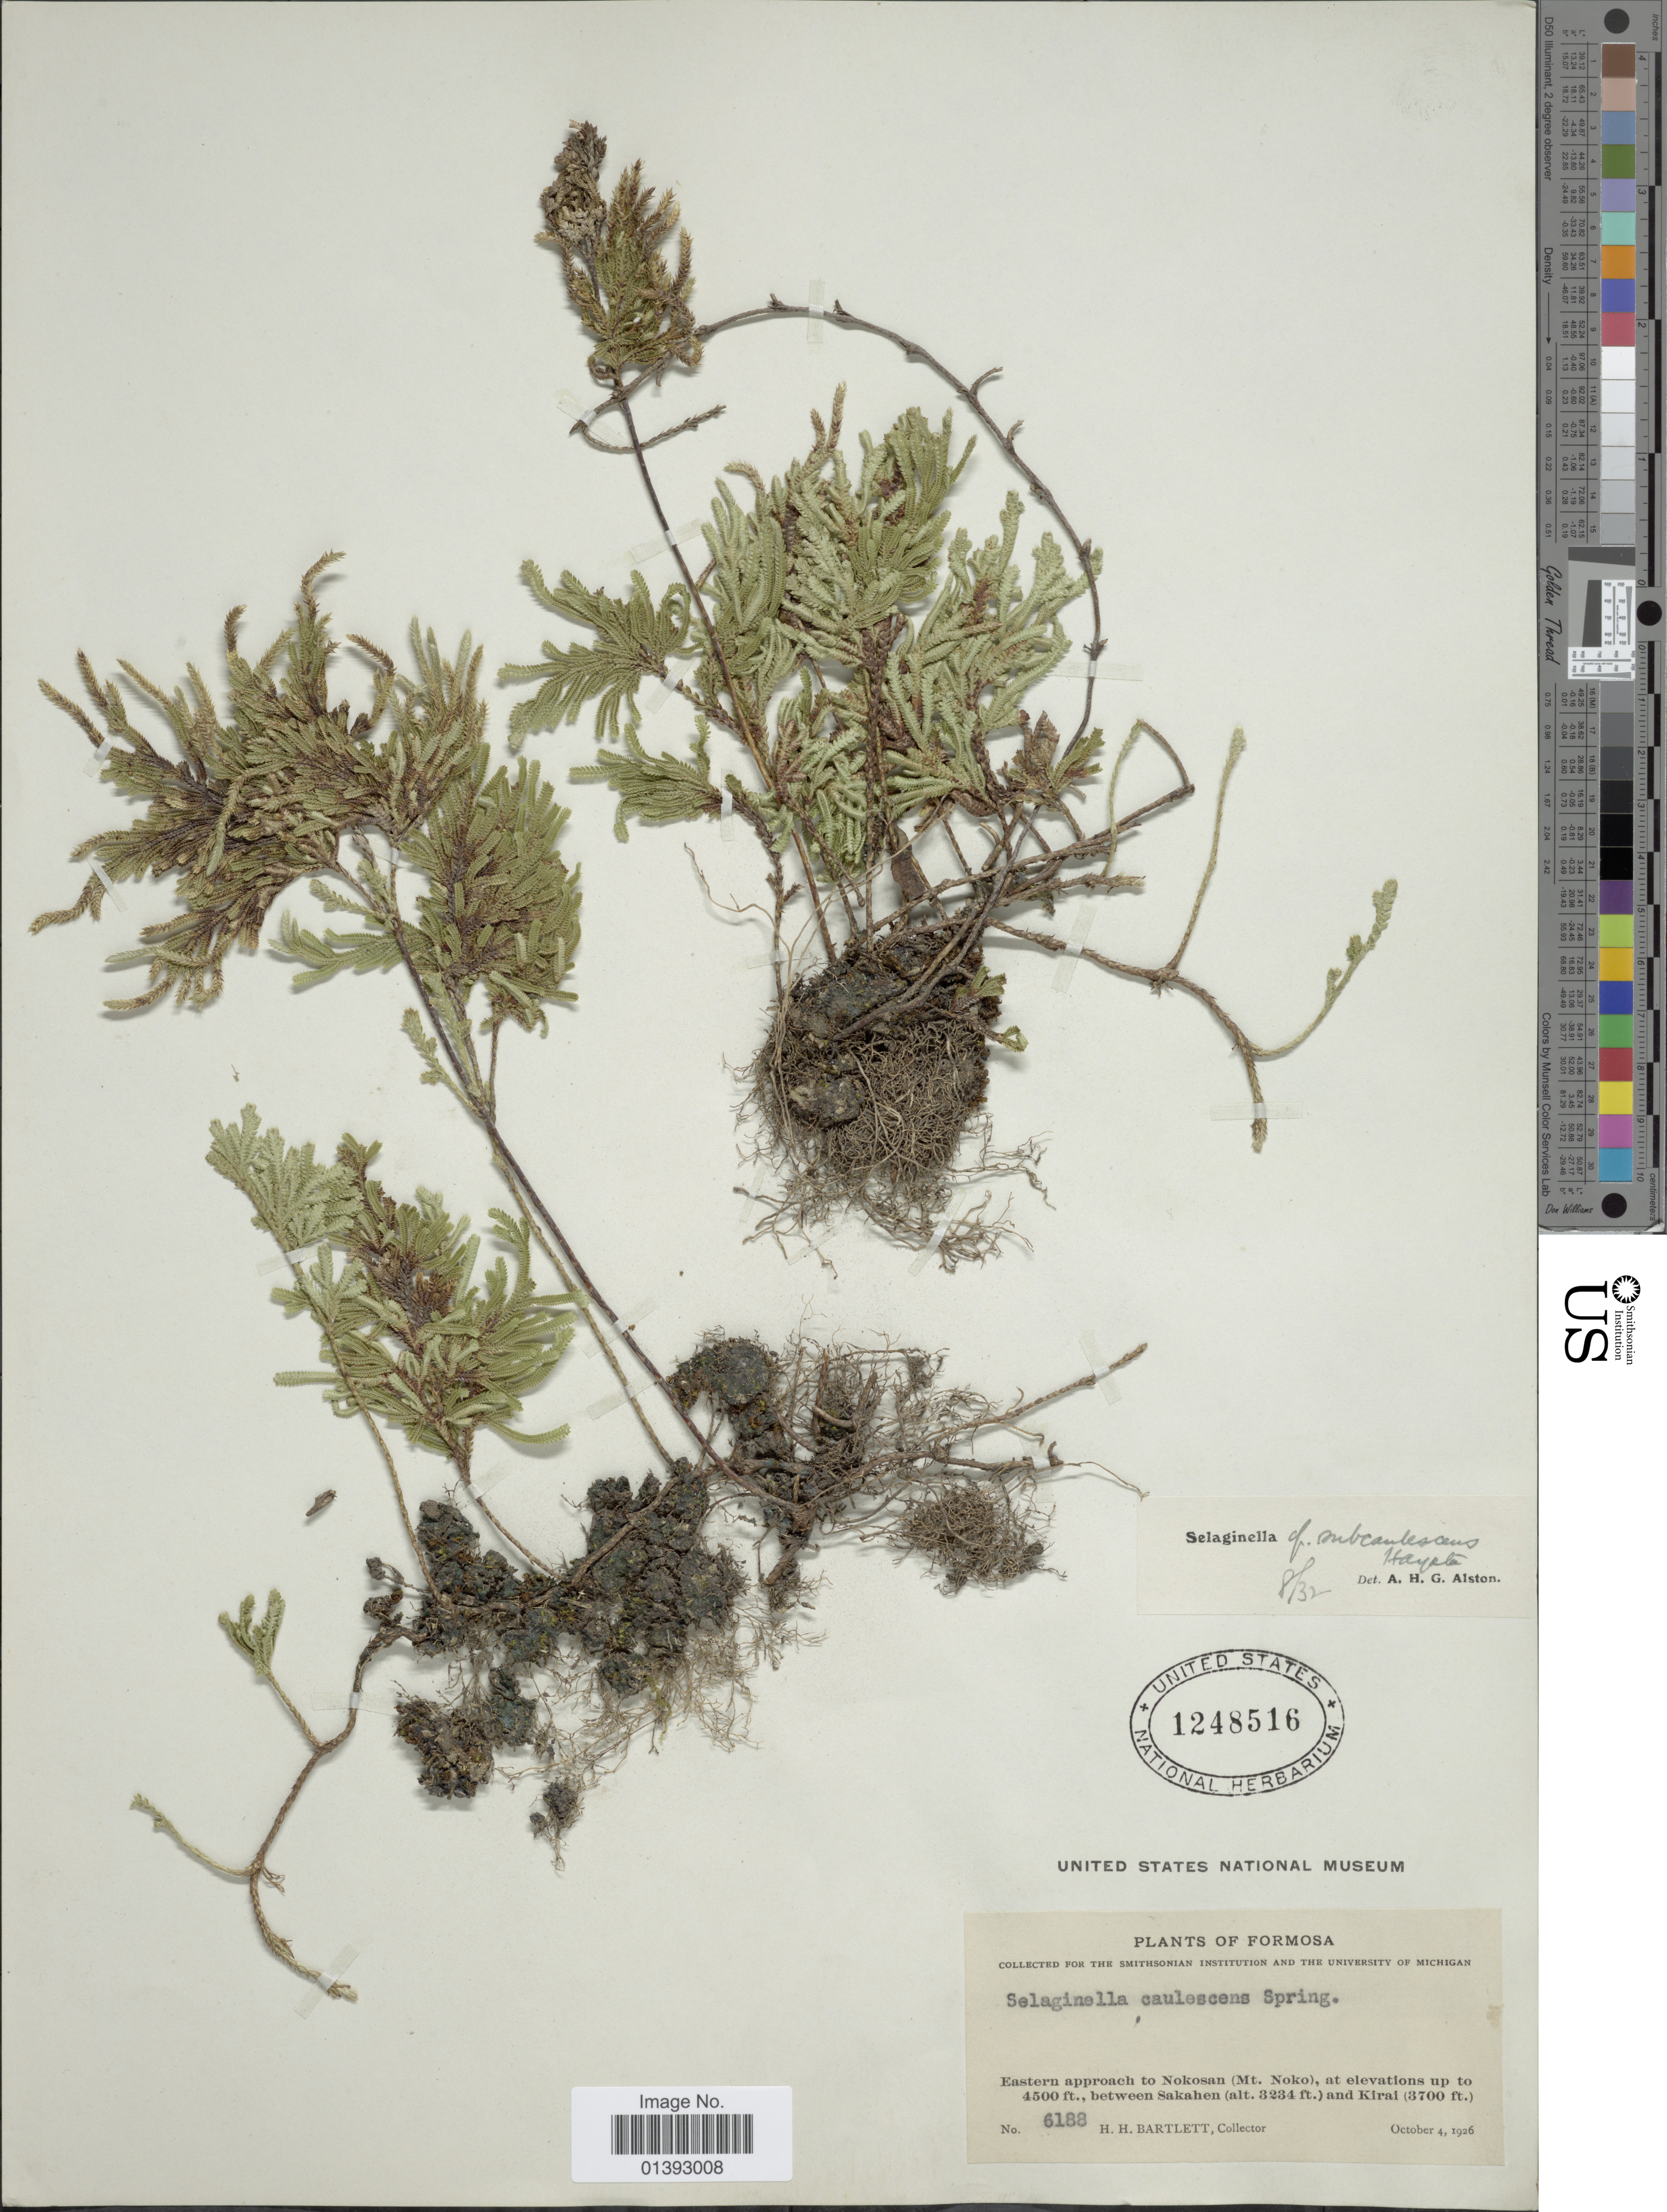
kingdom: Plantae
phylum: Tracheophyta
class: Lycopodiopsida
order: Selaginellales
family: Selaginellaceae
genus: Selaginella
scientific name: Selaginella moellendorffii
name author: Hieron.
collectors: H. H. Bartlett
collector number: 6188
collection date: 1926-10-04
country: Taiwan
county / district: Hualien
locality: Eastern approach to Nokosan(mt. Noko) between Sakahen and Kirai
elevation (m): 986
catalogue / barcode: US 1248516